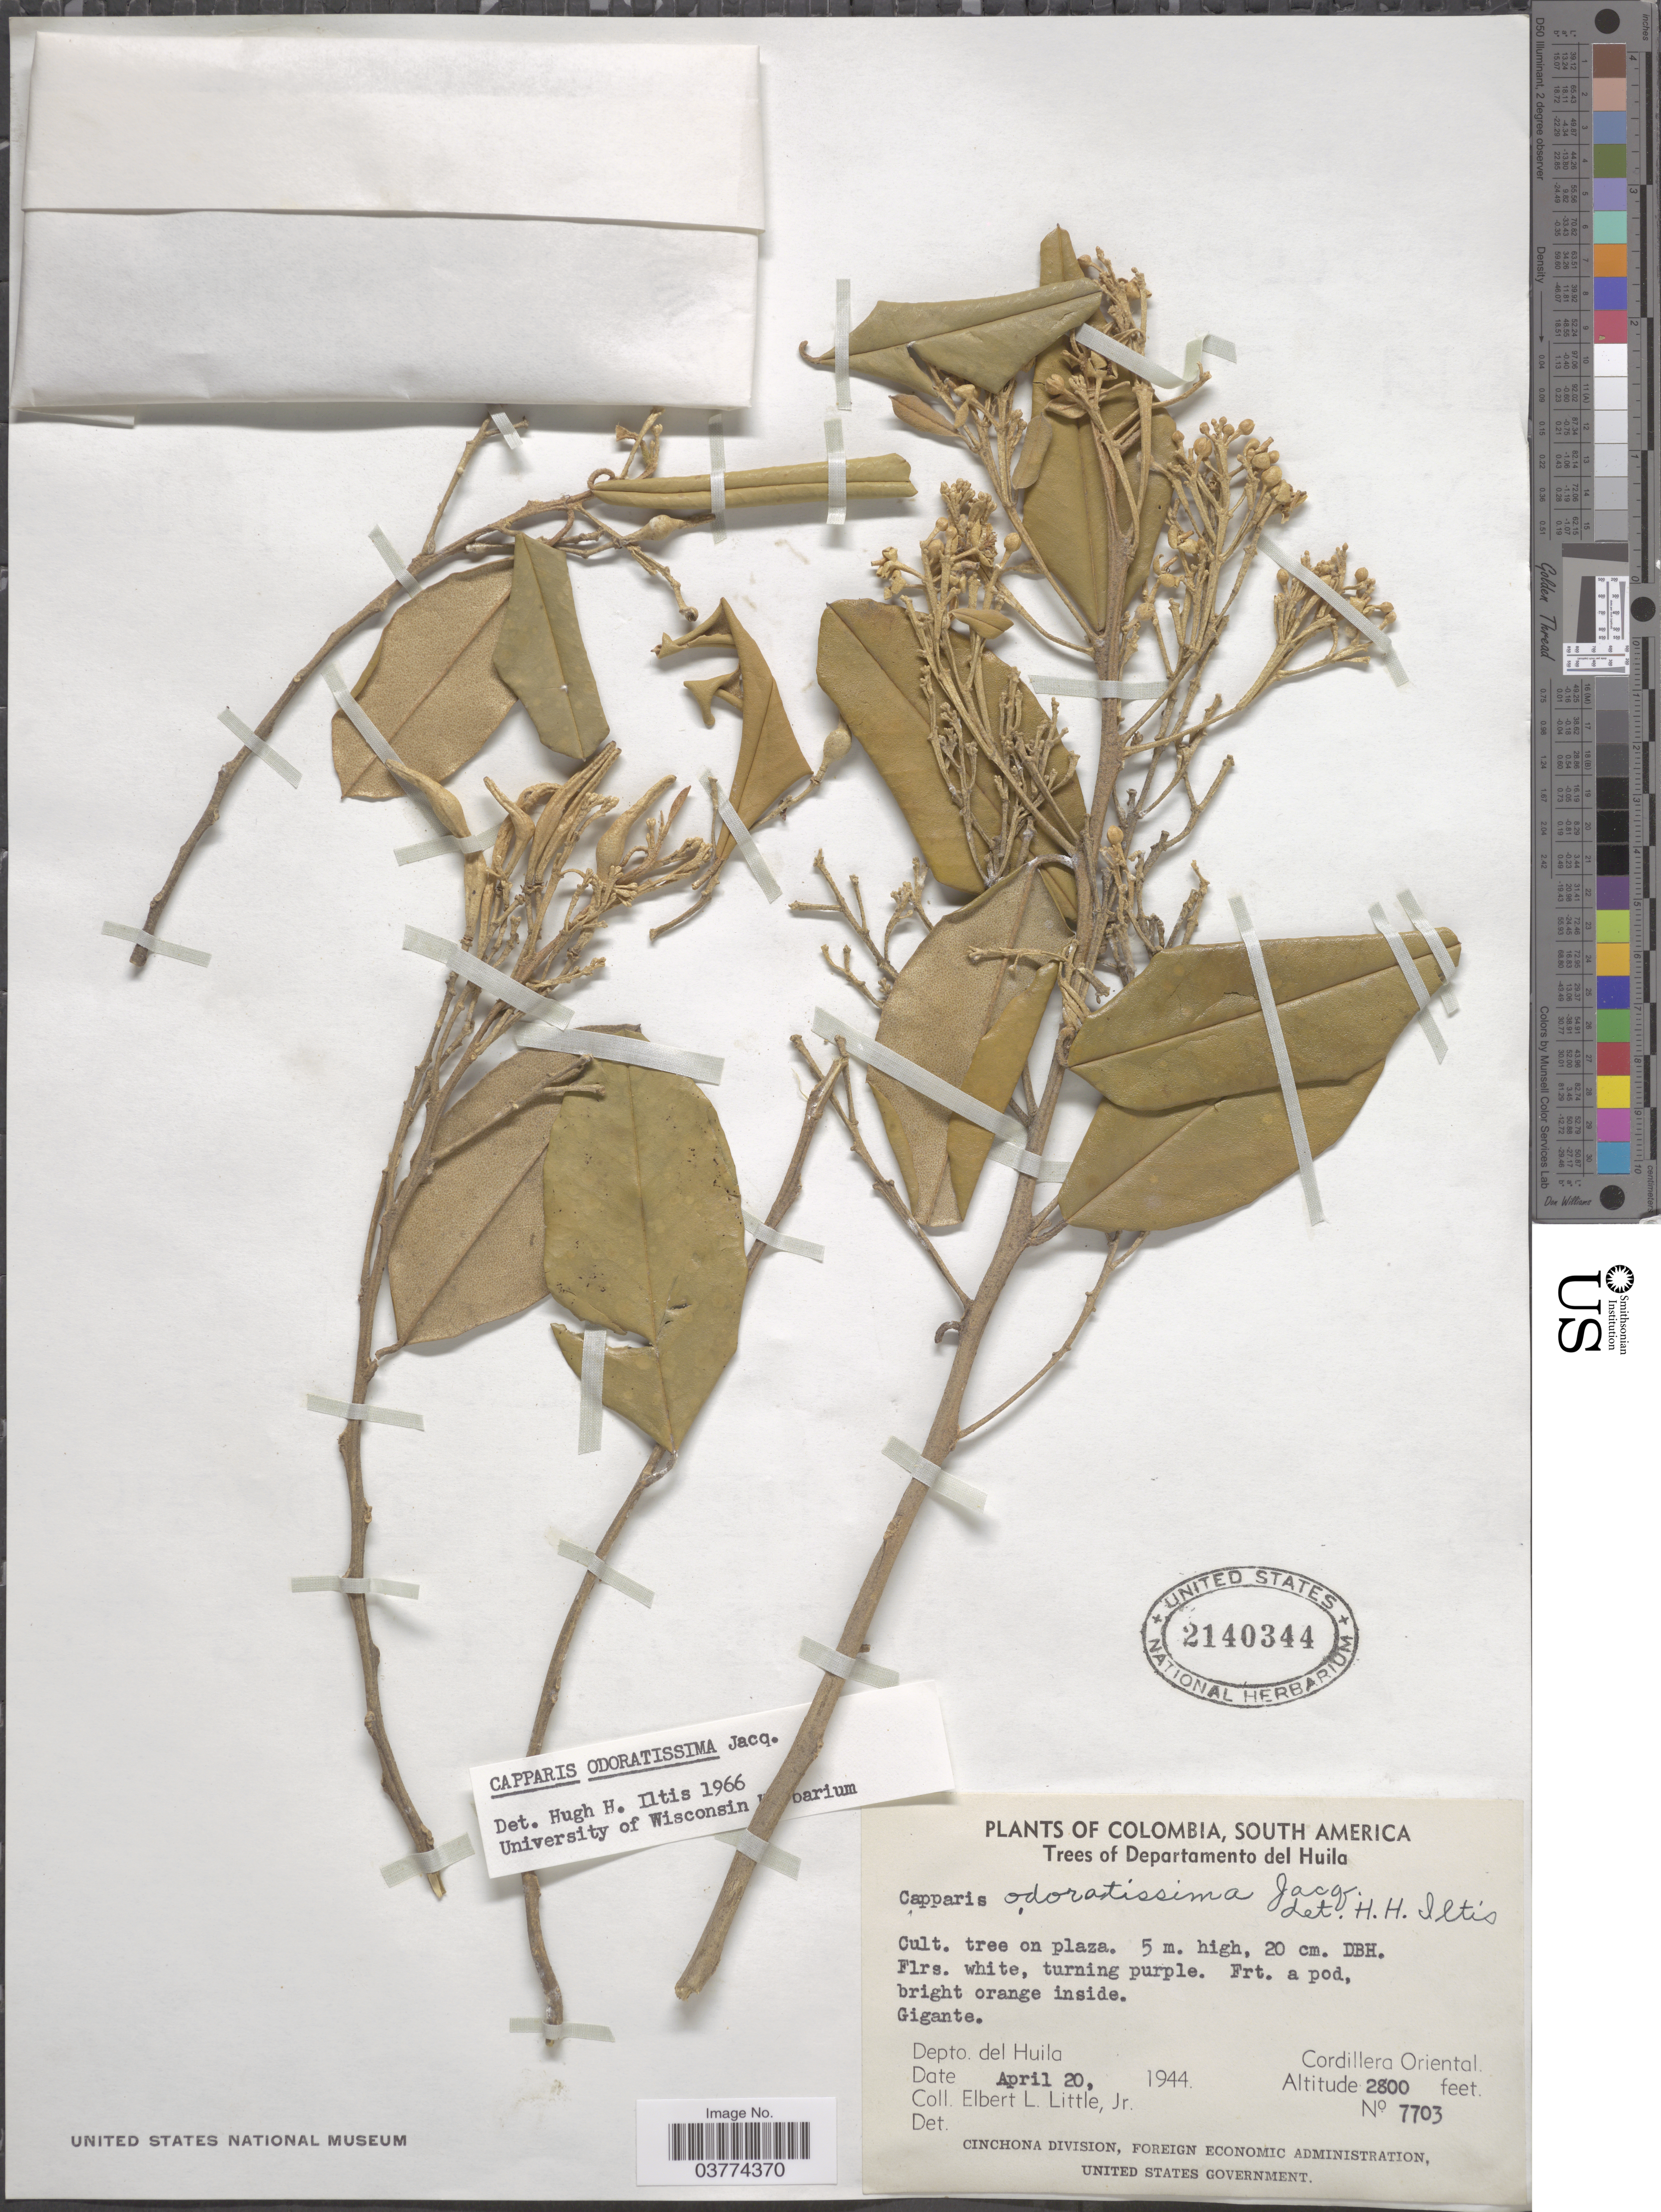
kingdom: Plantae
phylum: Tracheophyta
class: Magnoliopsida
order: Brassicales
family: Capparaceae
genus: Quadrella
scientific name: Quadrella odoratissima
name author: (Jacq.) Hutch.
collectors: E. L. Little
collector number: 7703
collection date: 1944-04-20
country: Colombia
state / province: Huila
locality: Departamento del Huila. Cordillera Oriental.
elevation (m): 853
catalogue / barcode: US 2140344